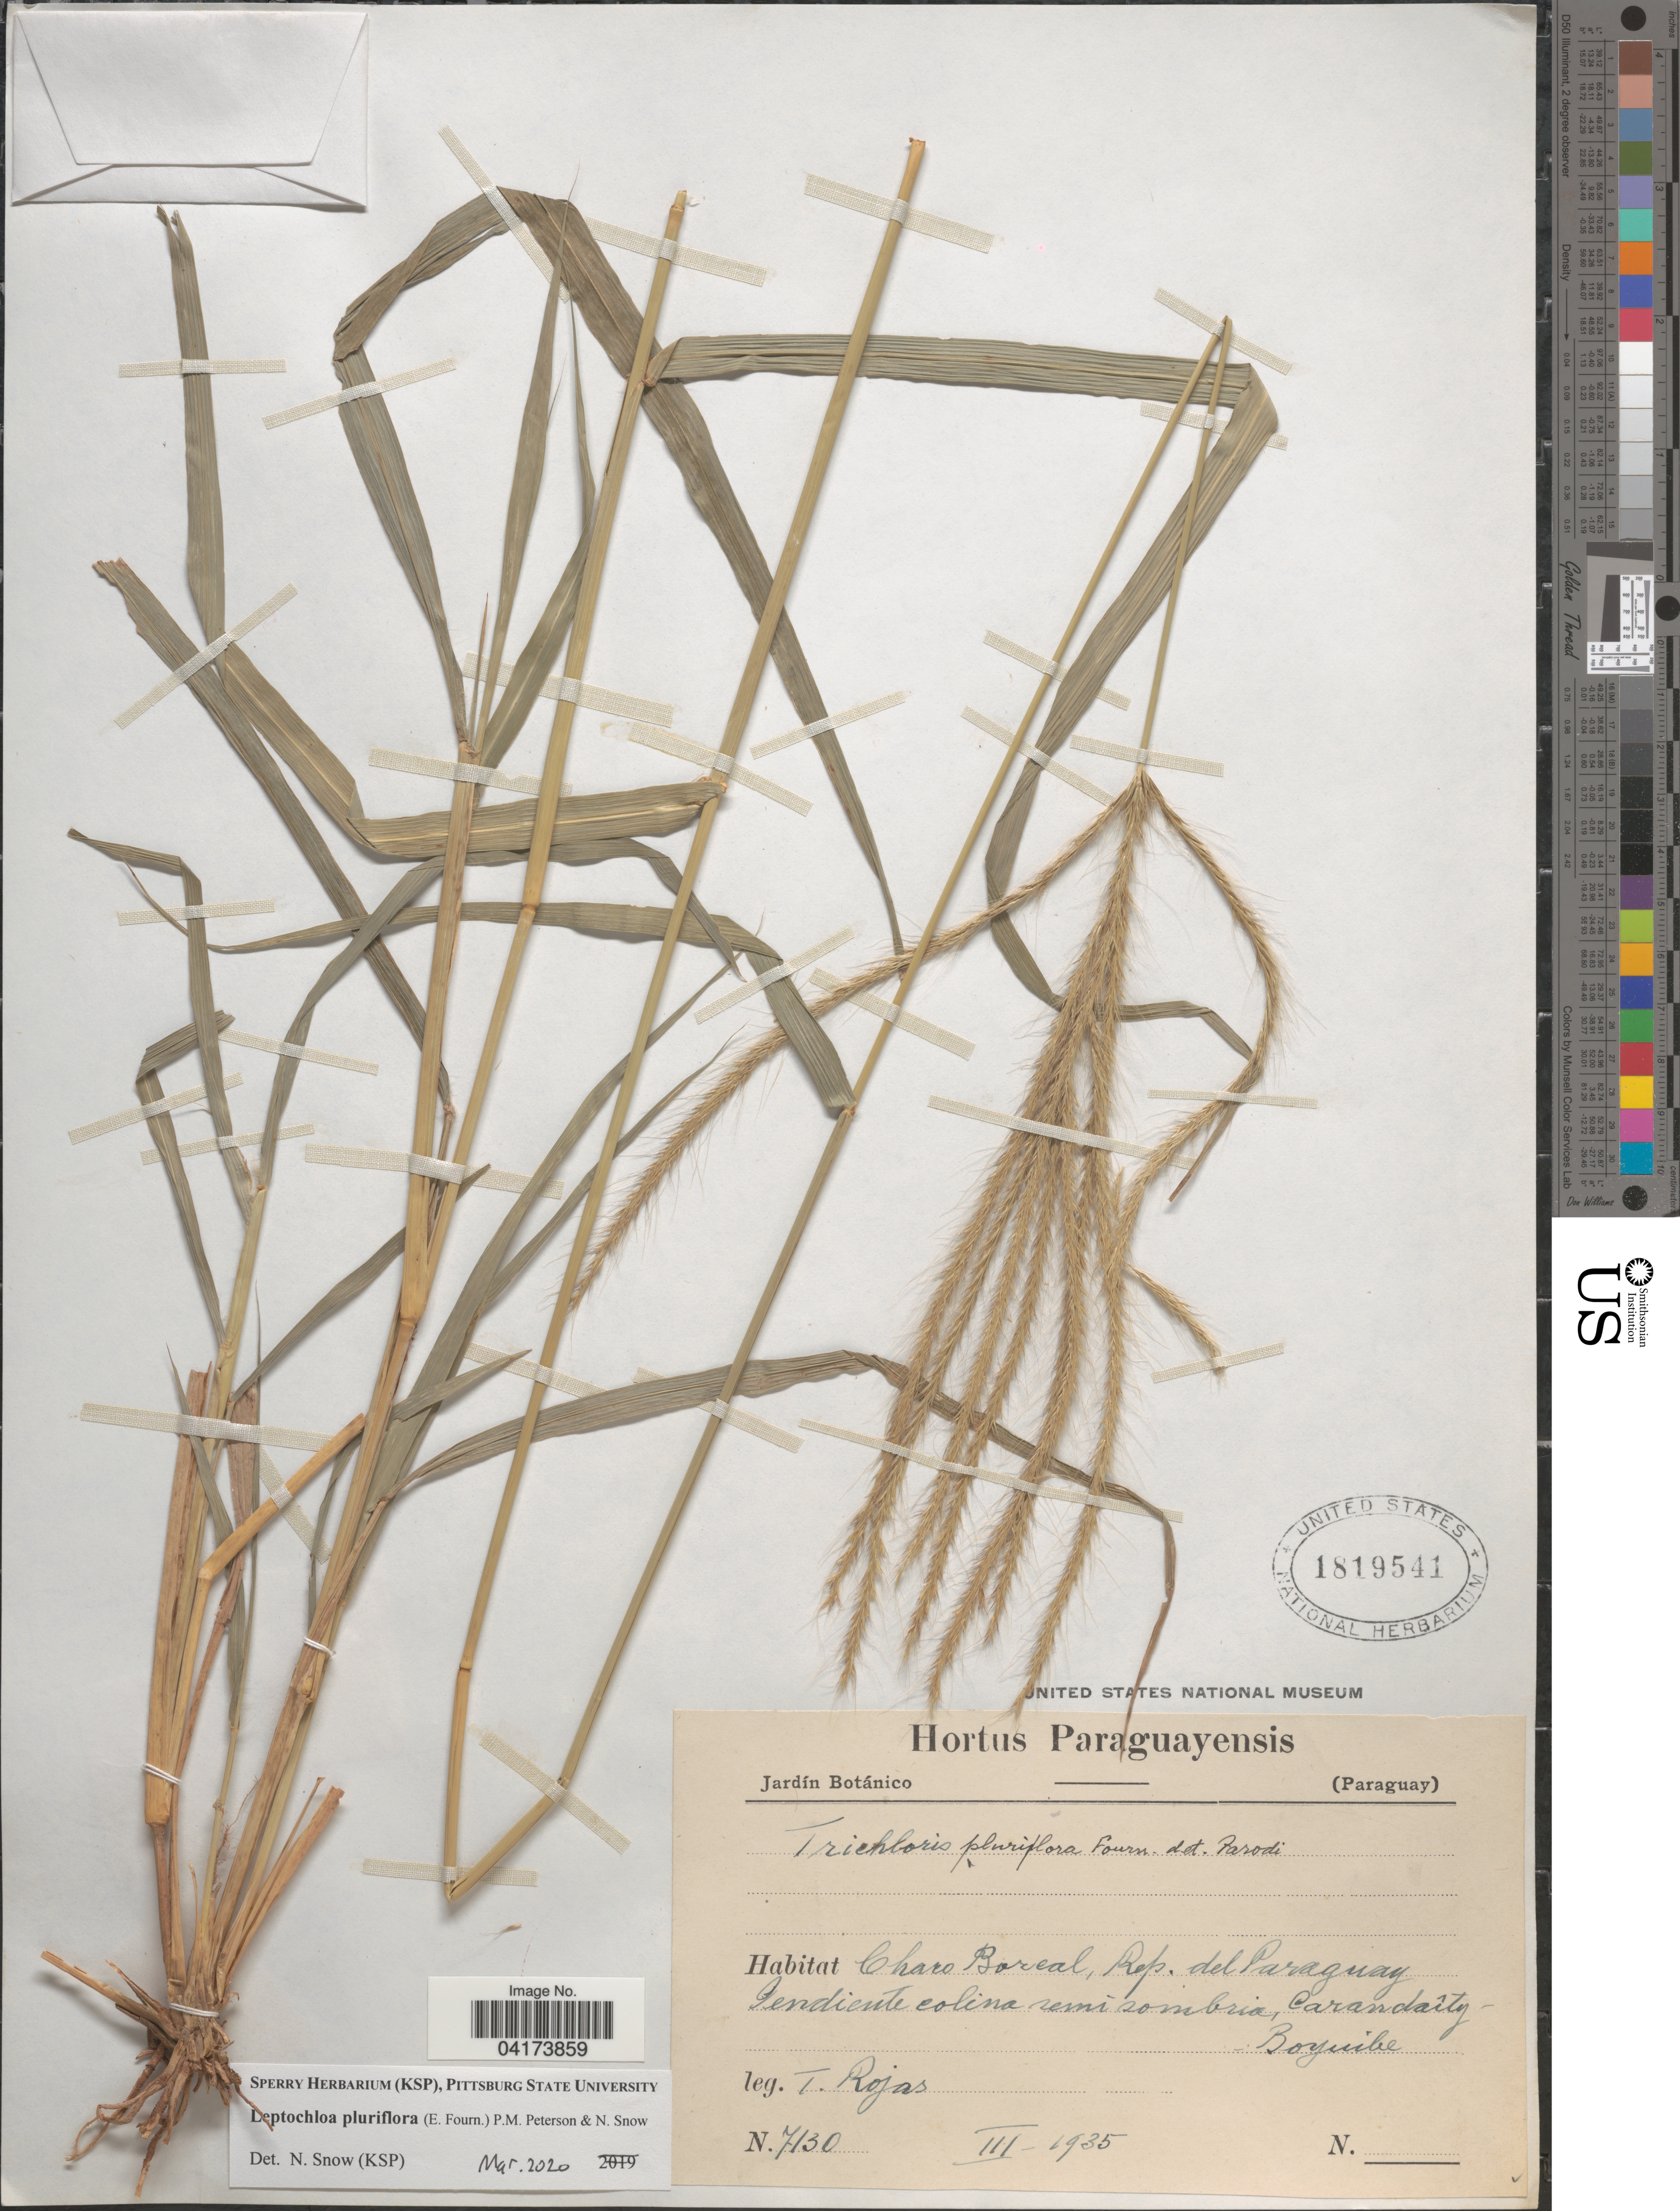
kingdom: Plantae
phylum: Tracheophyta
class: Liliopsida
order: Poales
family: Poaceae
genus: Leptochloa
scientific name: Leptochloa pluriflora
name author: (E. Fourn.) P.M. Peterson & N. Snow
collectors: T. Rojas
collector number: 7130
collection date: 1935-03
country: Paraguay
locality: Chaco Boreal, Rep. del Paraguay. Pendiente colina semi sombria, Carandaîty-Boyuibe.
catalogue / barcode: US 1819541